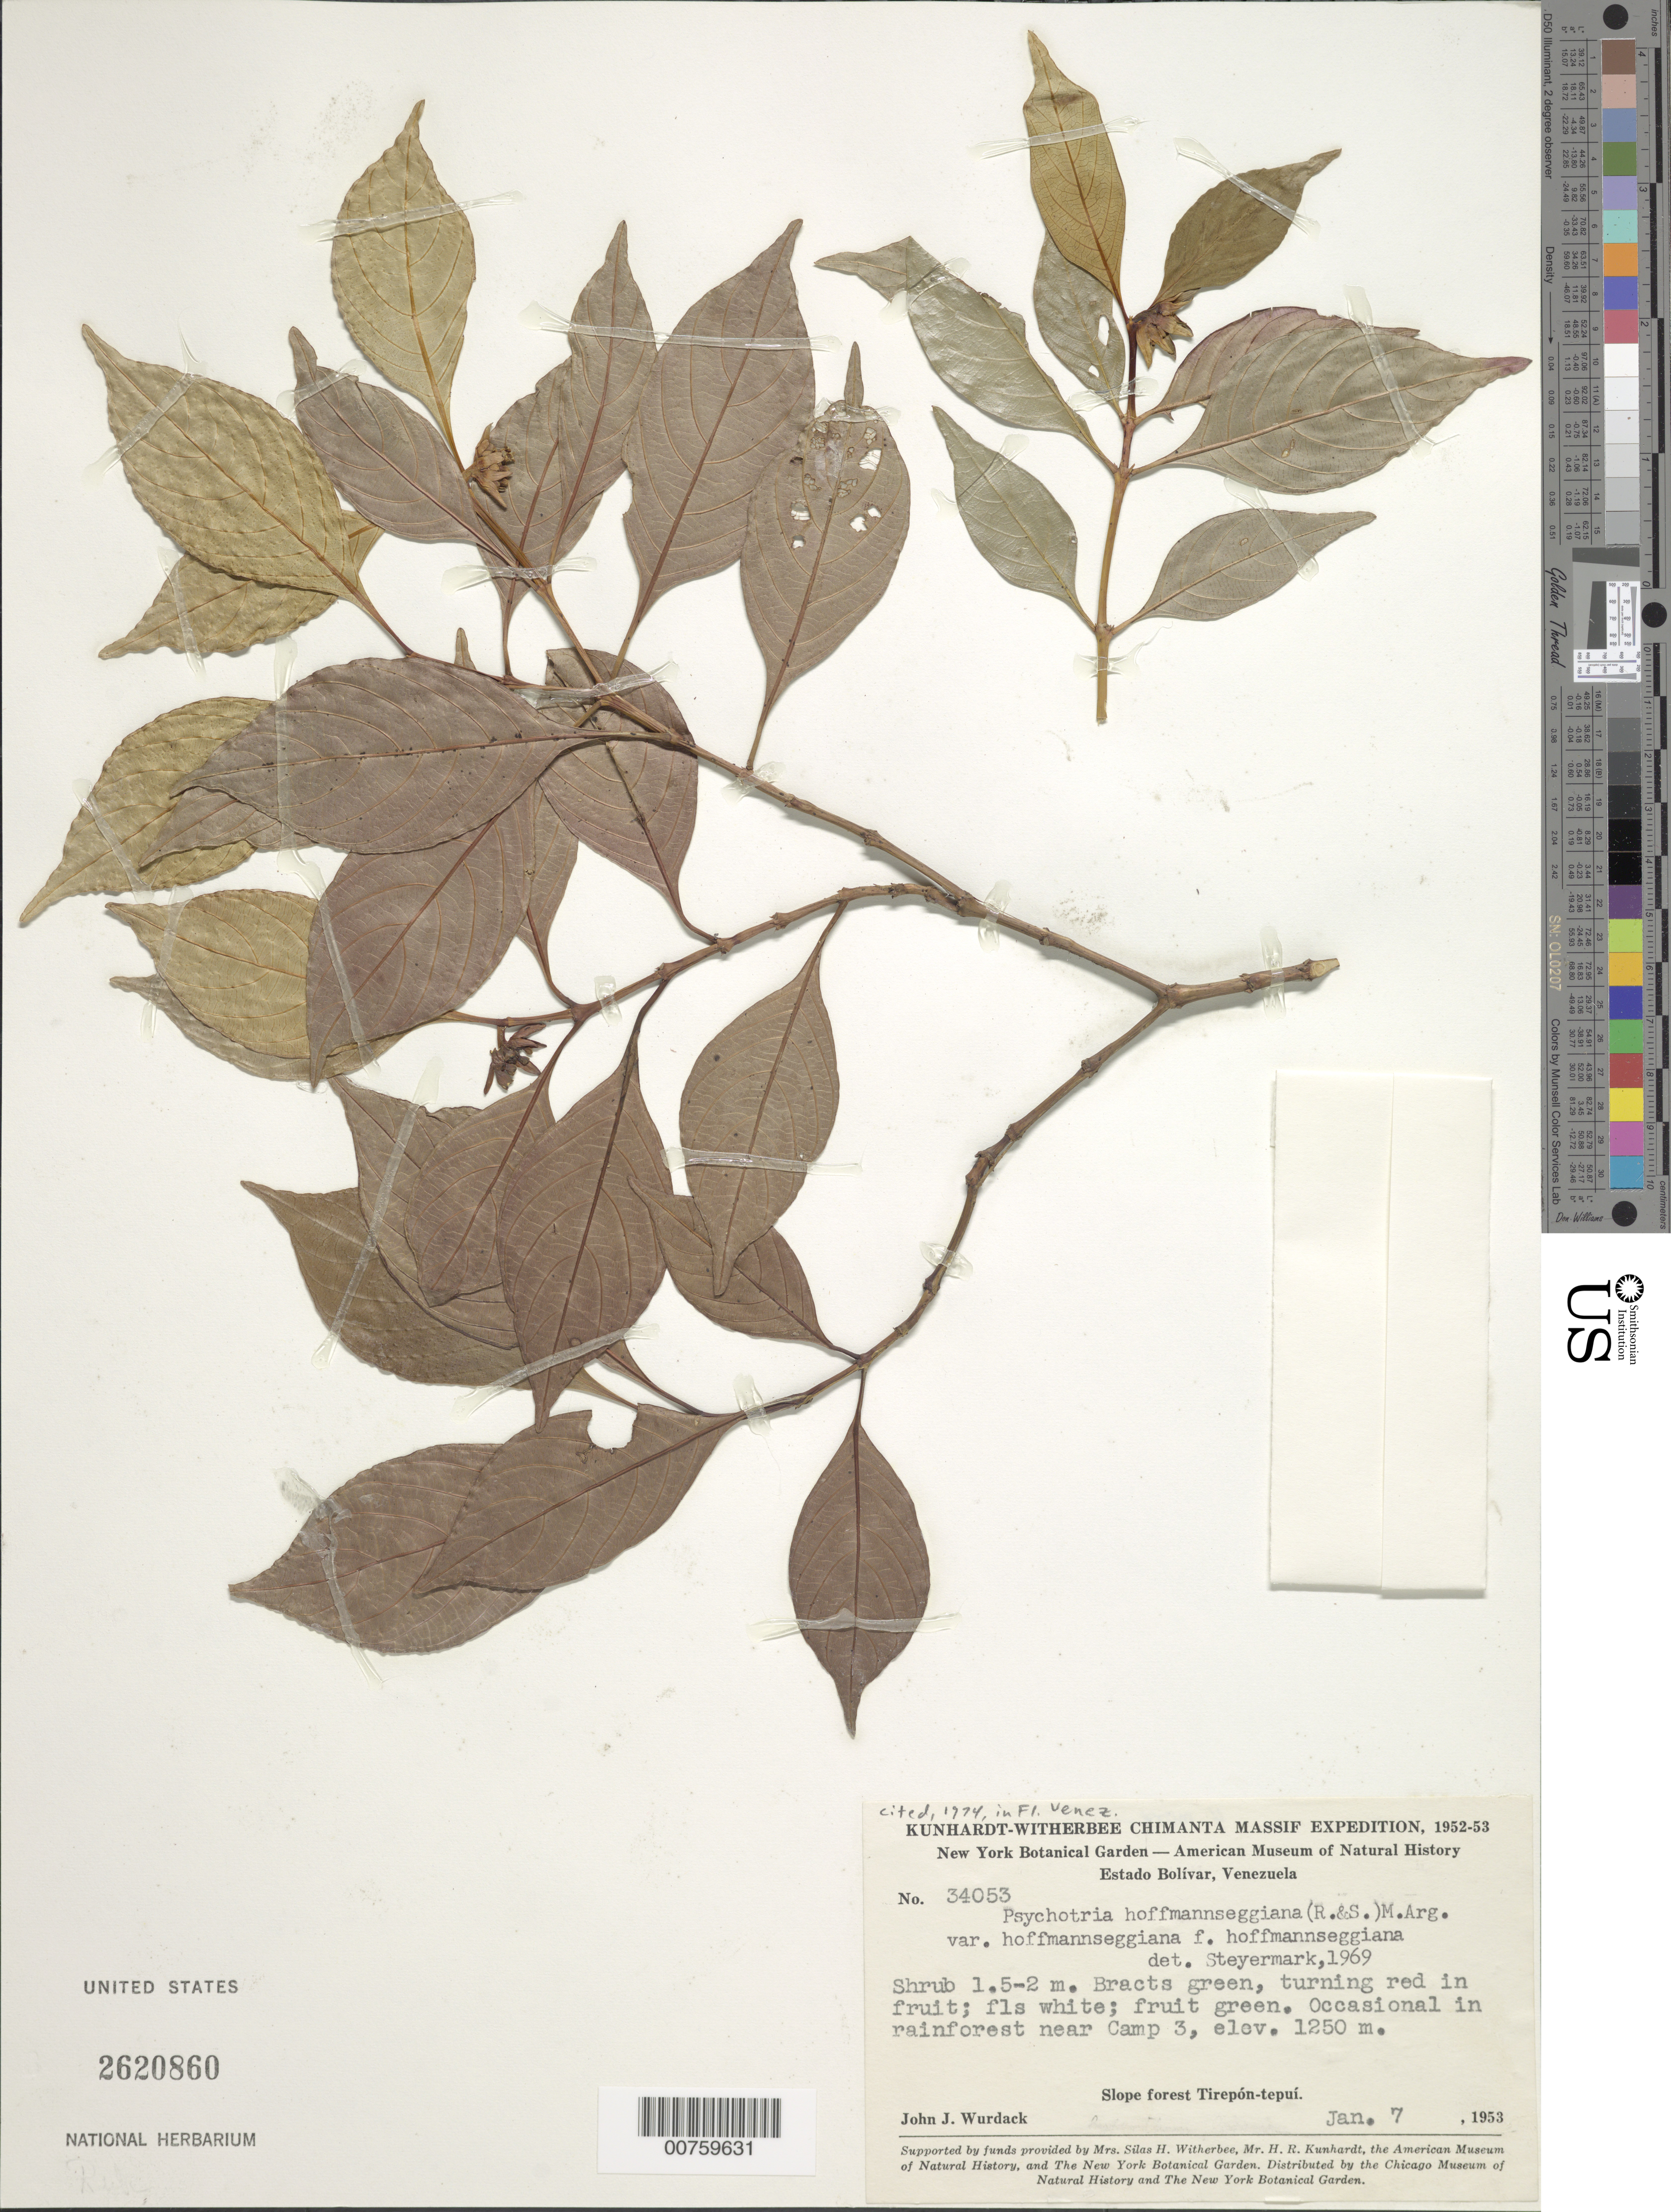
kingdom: Plantae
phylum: Tracheophyta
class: Magnoliopsida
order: Gentianales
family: Rubiaceae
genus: Psychotria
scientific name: Psychotria hoffmannseggiana f. hoffmannseggiana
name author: (Willd. ex Roem. & Schult.) Müll. Arg.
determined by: Steyermark, Julian A., (VEN)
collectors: J. J. Wurdack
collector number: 34053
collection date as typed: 7-Jan-53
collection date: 1953-01-07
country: Venezuela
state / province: Bolívar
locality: Tirepón-tepuí, near Camp 3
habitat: Slope forest, rainforest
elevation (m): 1250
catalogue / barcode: US 2620860